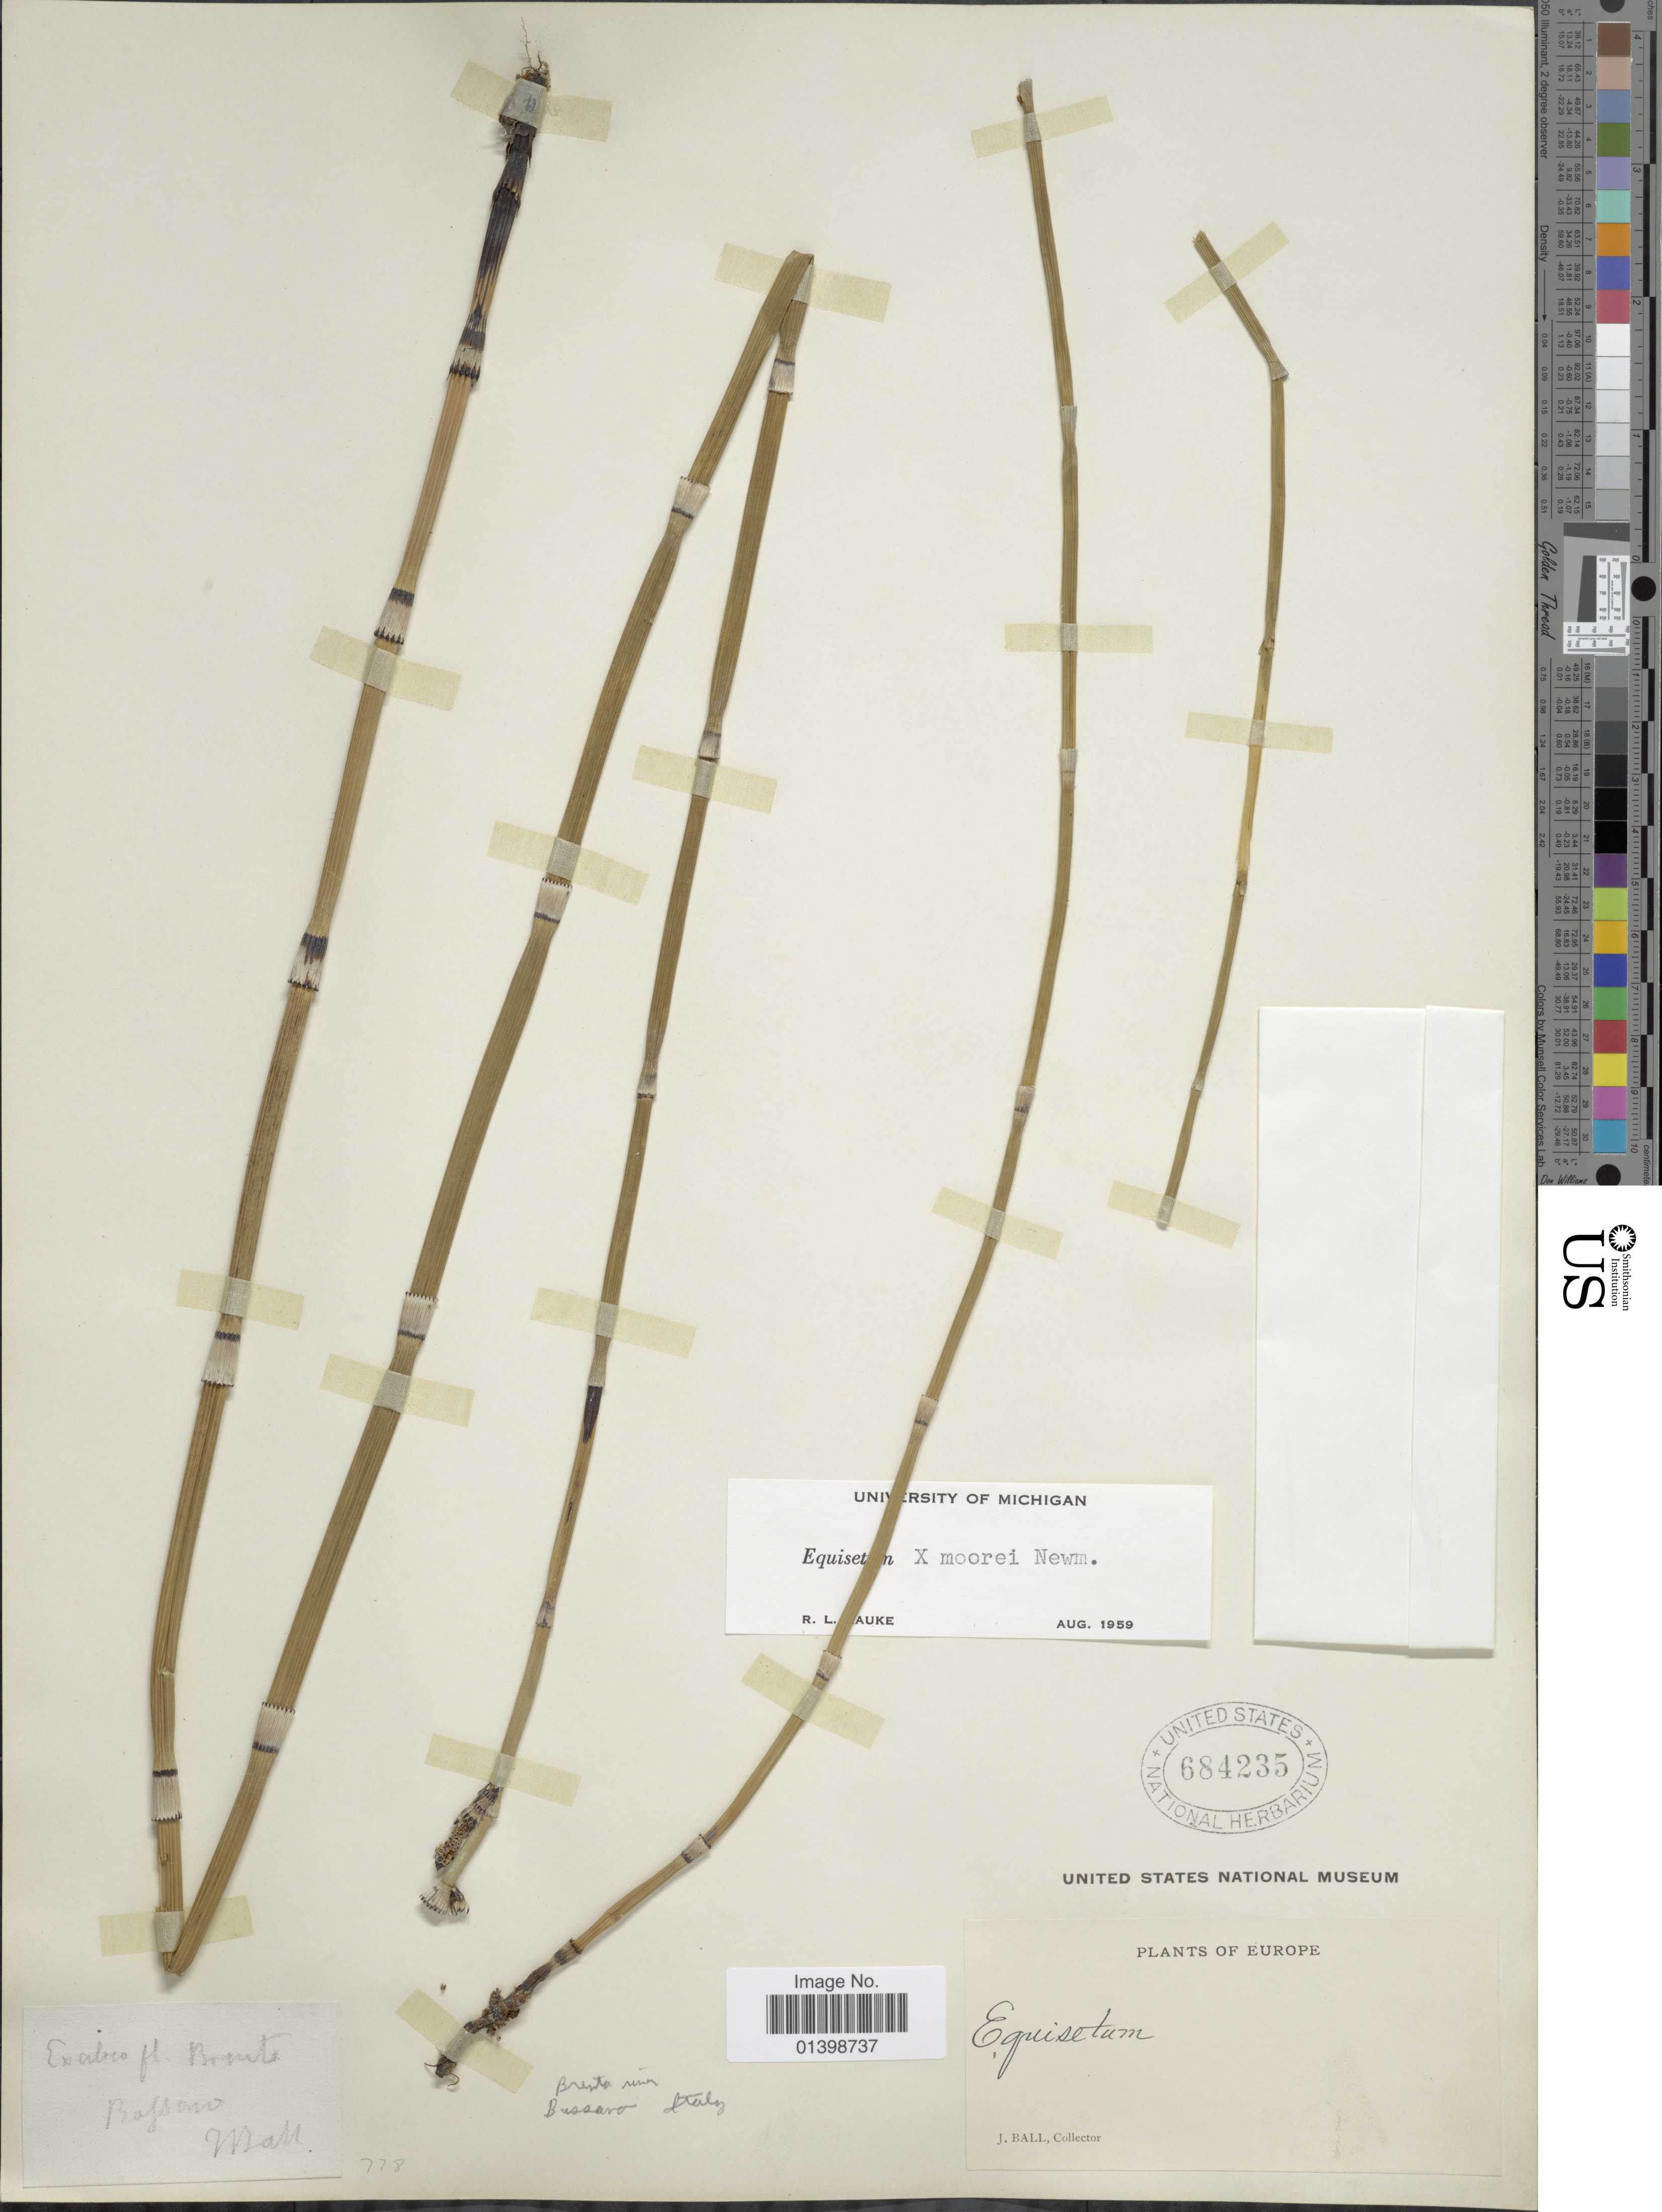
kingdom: Plantae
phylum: Tracheophyta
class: Polypodiopsida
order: Equisetales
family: Equisetaceae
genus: Equisetum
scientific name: Equisetum moorei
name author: Newman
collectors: J. Ball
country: Italy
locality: Europe, Bassano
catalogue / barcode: US 684235